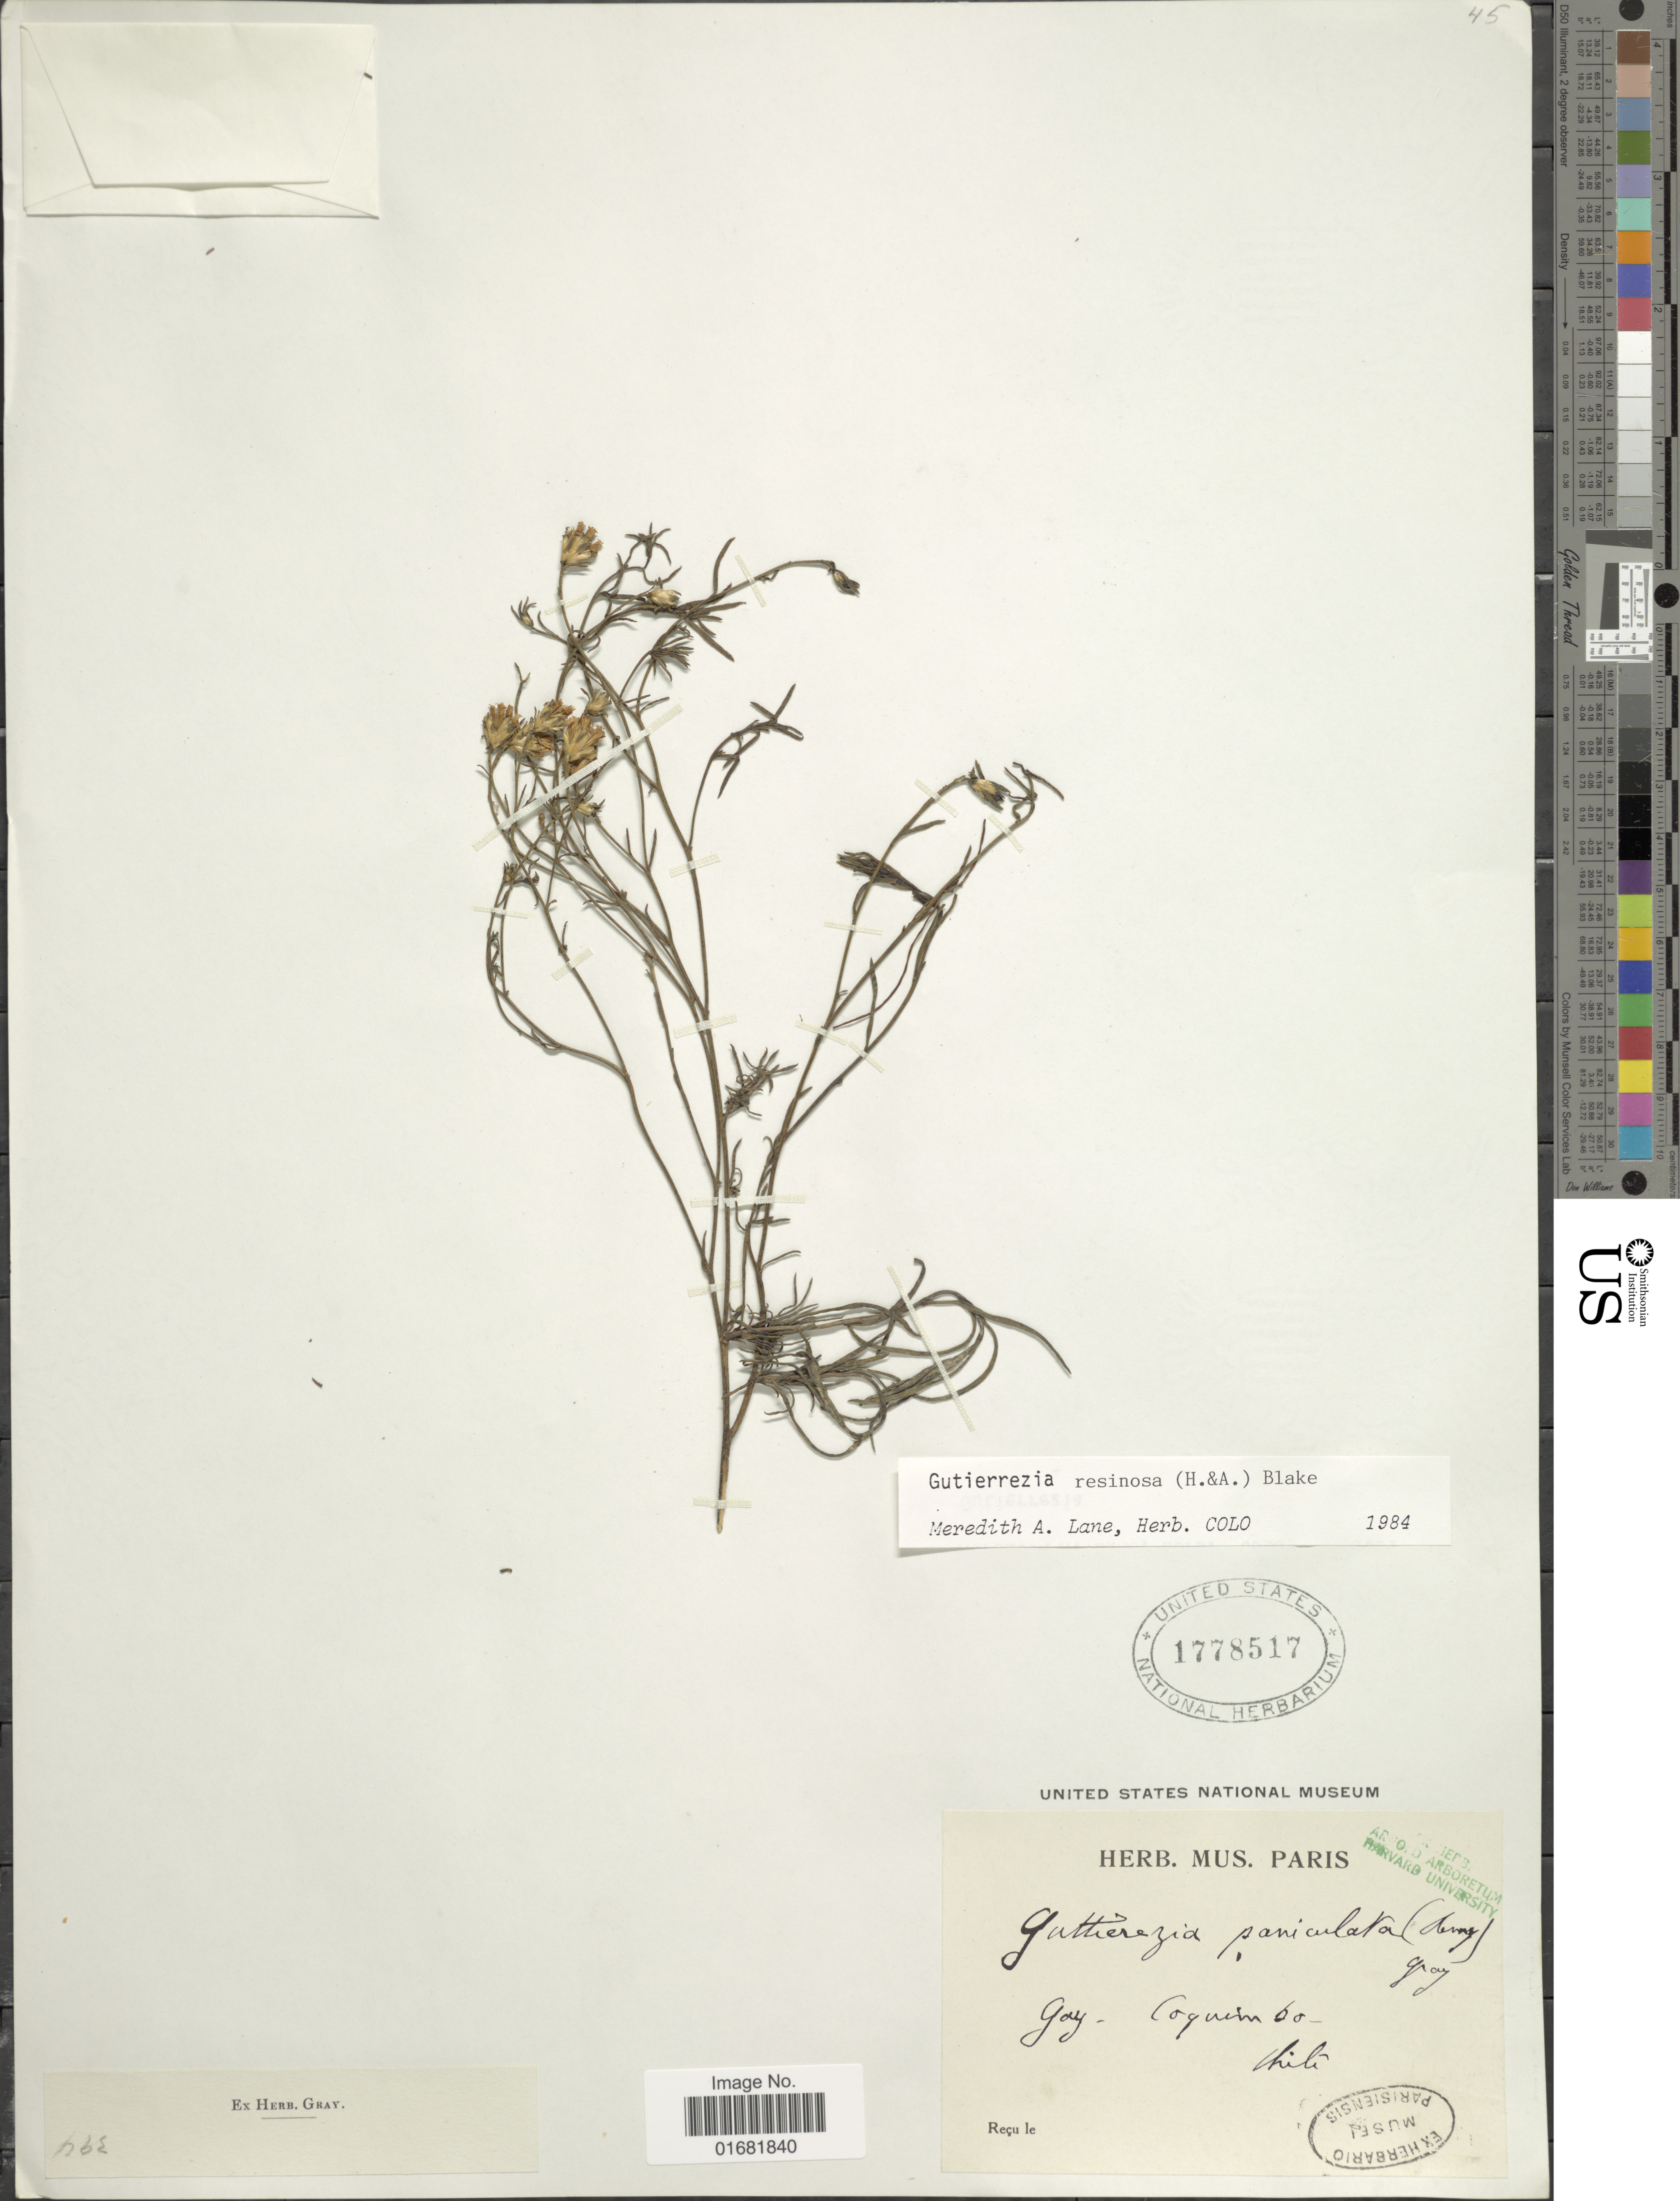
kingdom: Plantae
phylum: Tracheophyta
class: Magnoliopsida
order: Asterales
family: Asteraceae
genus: Gutierrezia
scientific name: Gutierrezia resinosa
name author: (Hook. & Arn.) S.F. Blake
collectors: -- Gay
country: Chile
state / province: Coquimbo (IV)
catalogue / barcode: US 1778517